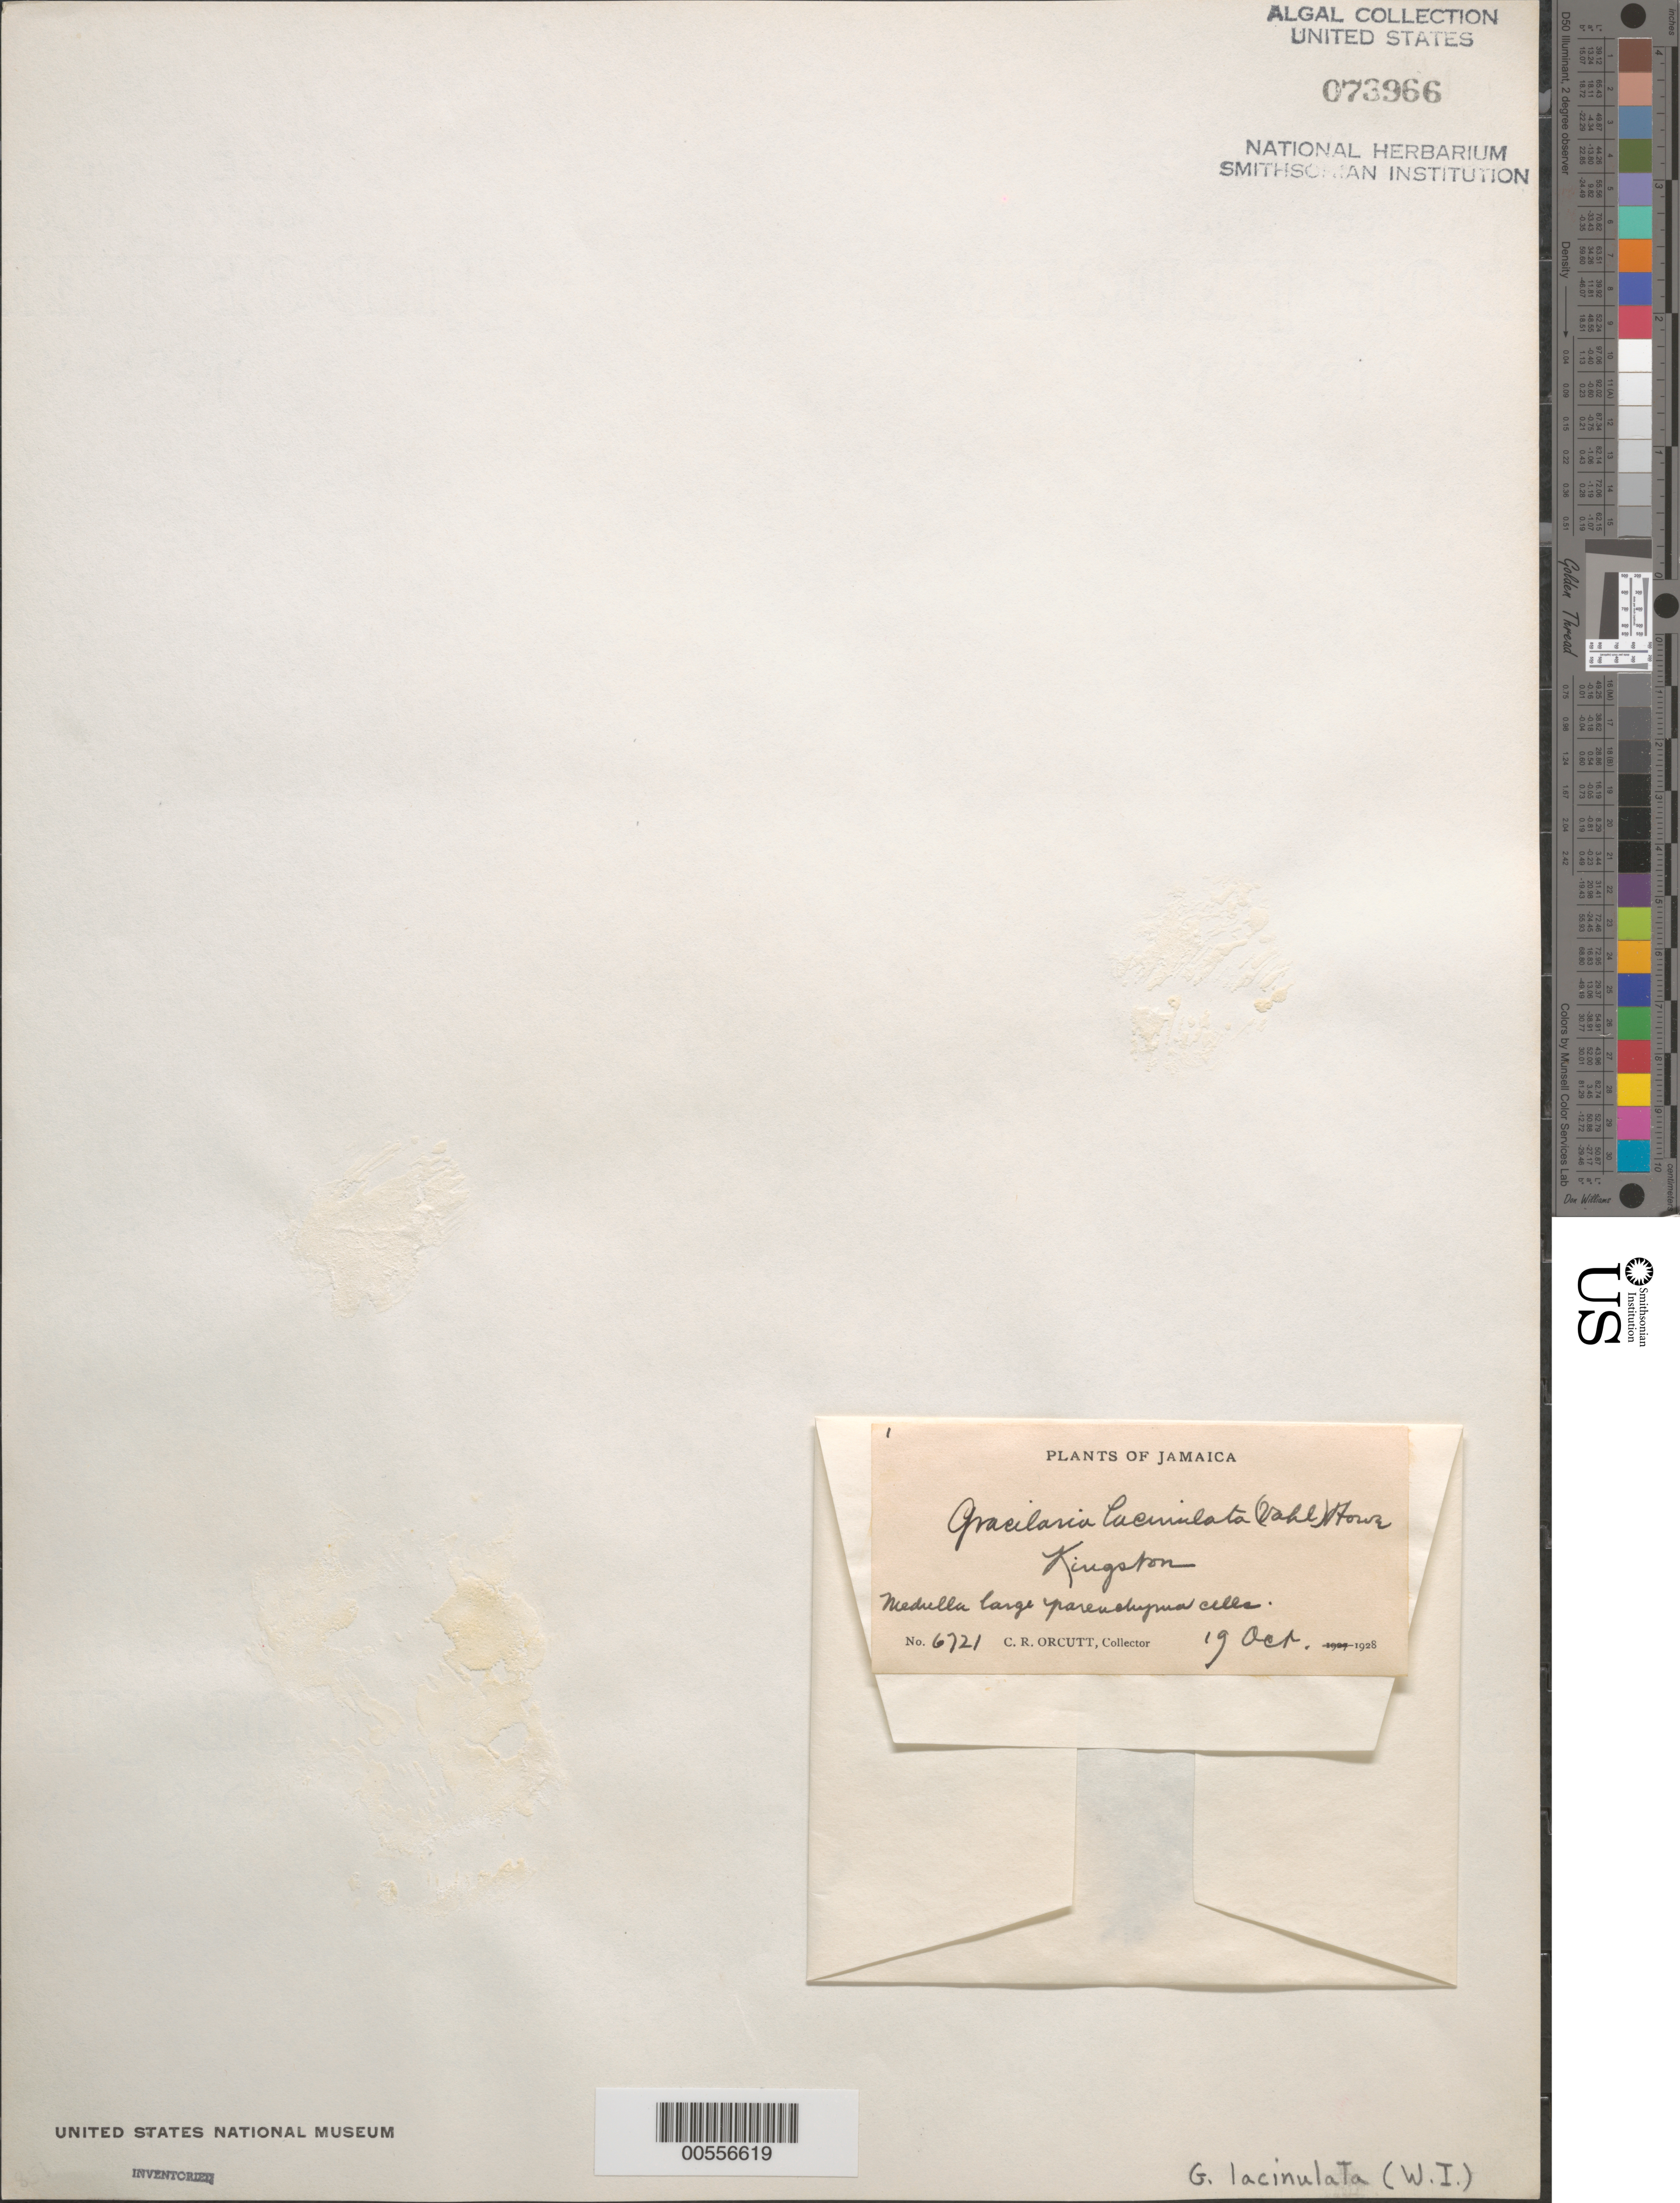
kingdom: Plantae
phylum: Rhodophyta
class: Florideophyceae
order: Gracilariales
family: Gracilariaceae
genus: Gracilaria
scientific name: Gracilaria isabellana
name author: Gurgel et al. in I.A. Abbott & McDermid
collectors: C. R. Orcutt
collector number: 6721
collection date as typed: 19 Oct 1928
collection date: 1928-10-19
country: Jamaica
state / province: Kingston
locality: Kingston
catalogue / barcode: US 73966